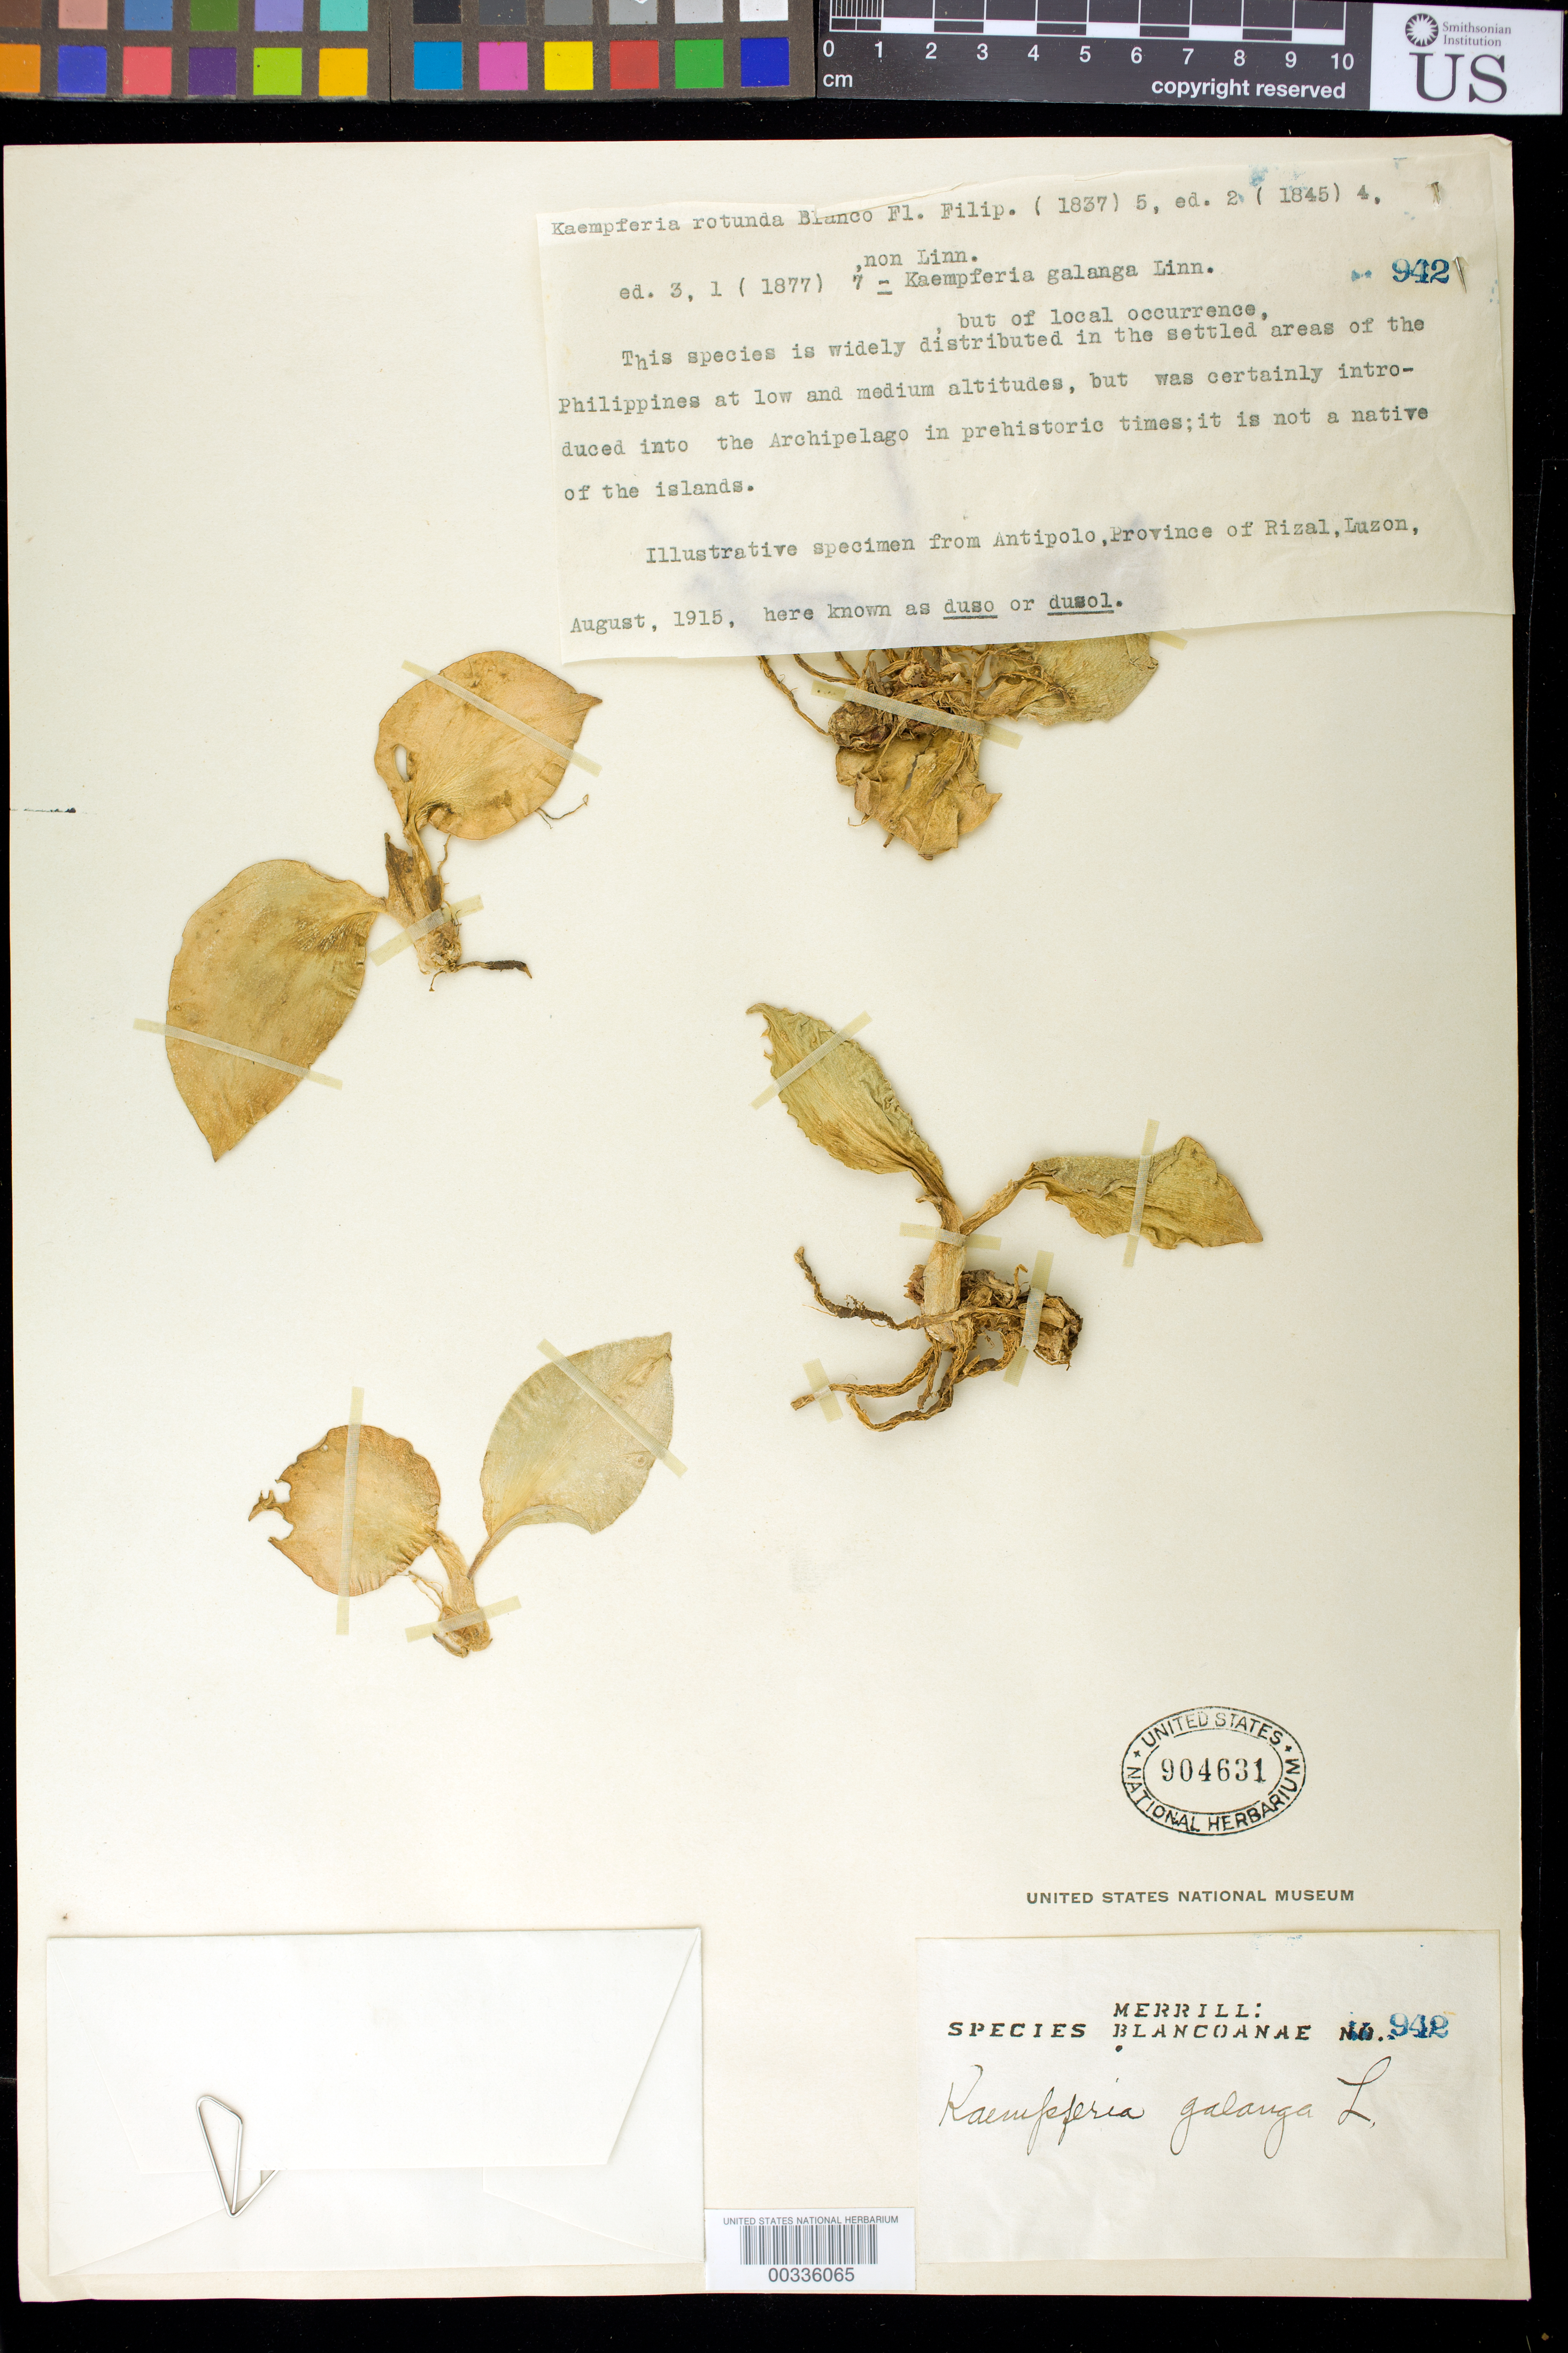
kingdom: Plantae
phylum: Tracheophyta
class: Liliopsida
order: Zingiberales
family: Zingiberaceae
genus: Kaempferia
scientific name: Kaempferia galanga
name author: L.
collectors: E. D. Merrill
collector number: Sp. Blancoan. 0942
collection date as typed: Aug 1915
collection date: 1915-08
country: Philippines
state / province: Calabarzon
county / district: Rizal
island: Luzon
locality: Antipolo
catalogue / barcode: US 904631